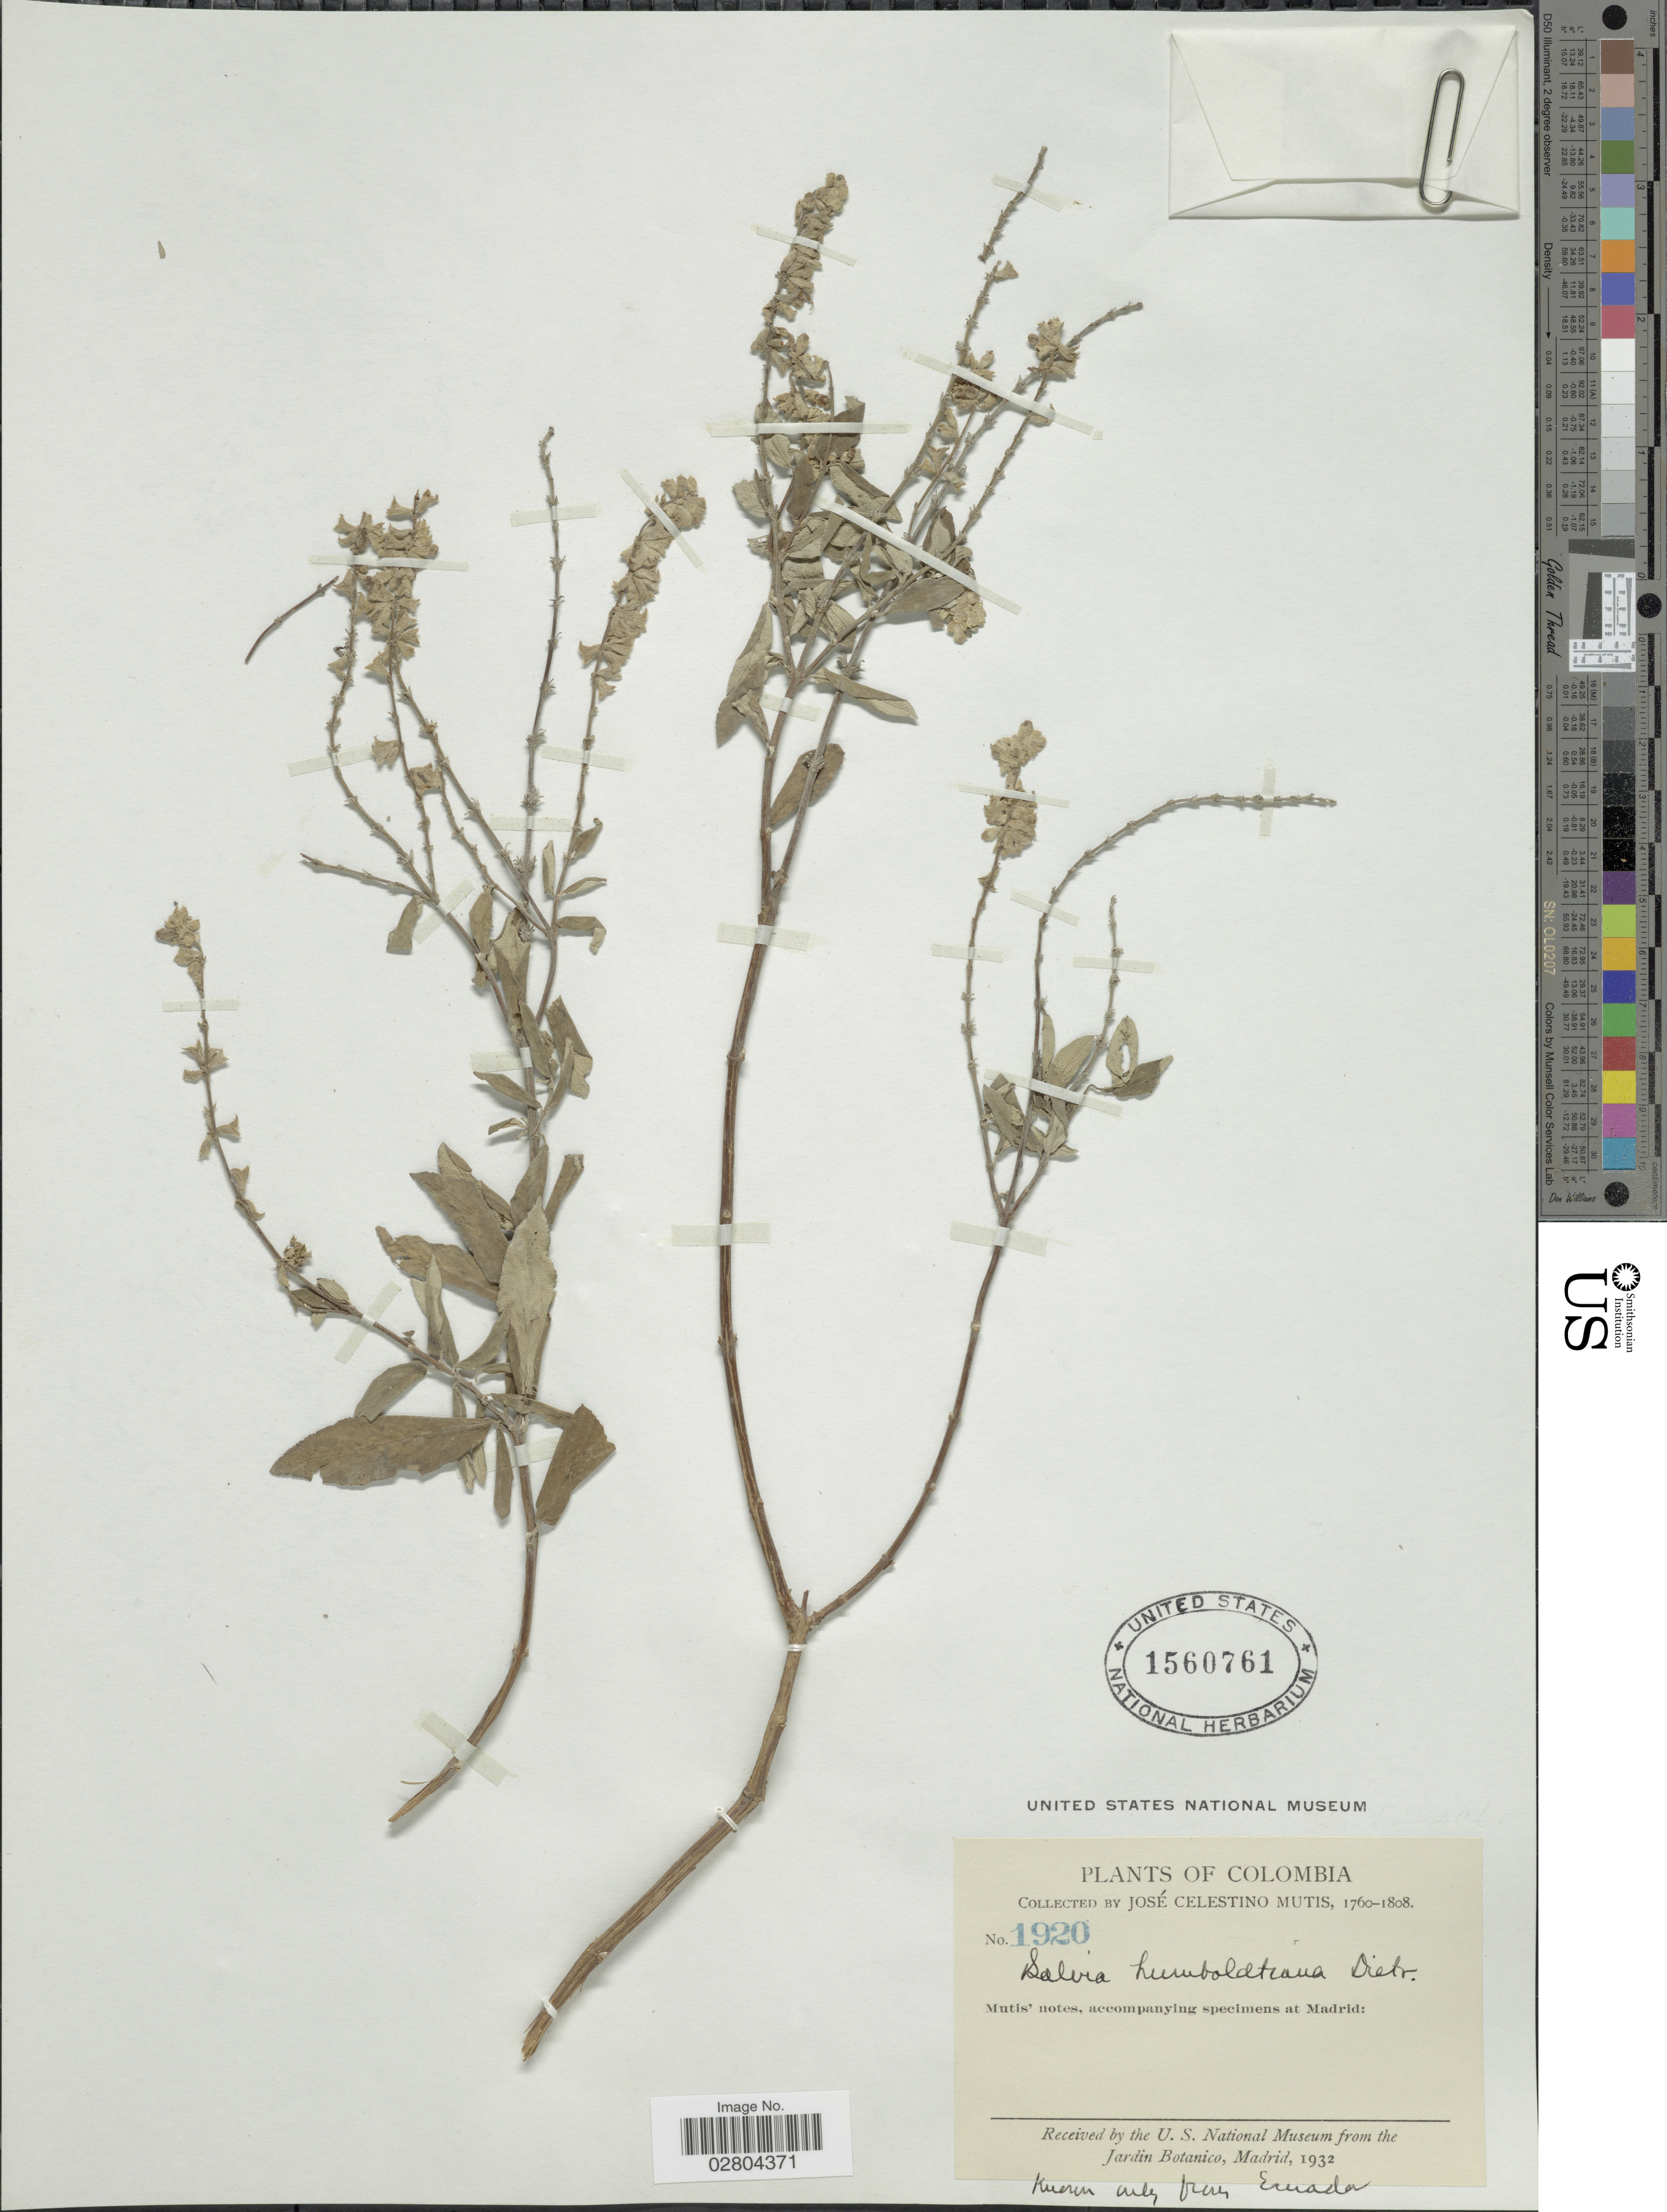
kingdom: Plantae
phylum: Tracheophyta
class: Magnoliopsida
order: Lamiales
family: Lamiaceae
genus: Salvia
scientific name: Salvia humboldtiana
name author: F. Dietr.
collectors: J. C. B. Mutis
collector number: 1920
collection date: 1760/1808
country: Colombia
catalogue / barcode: US 1560761